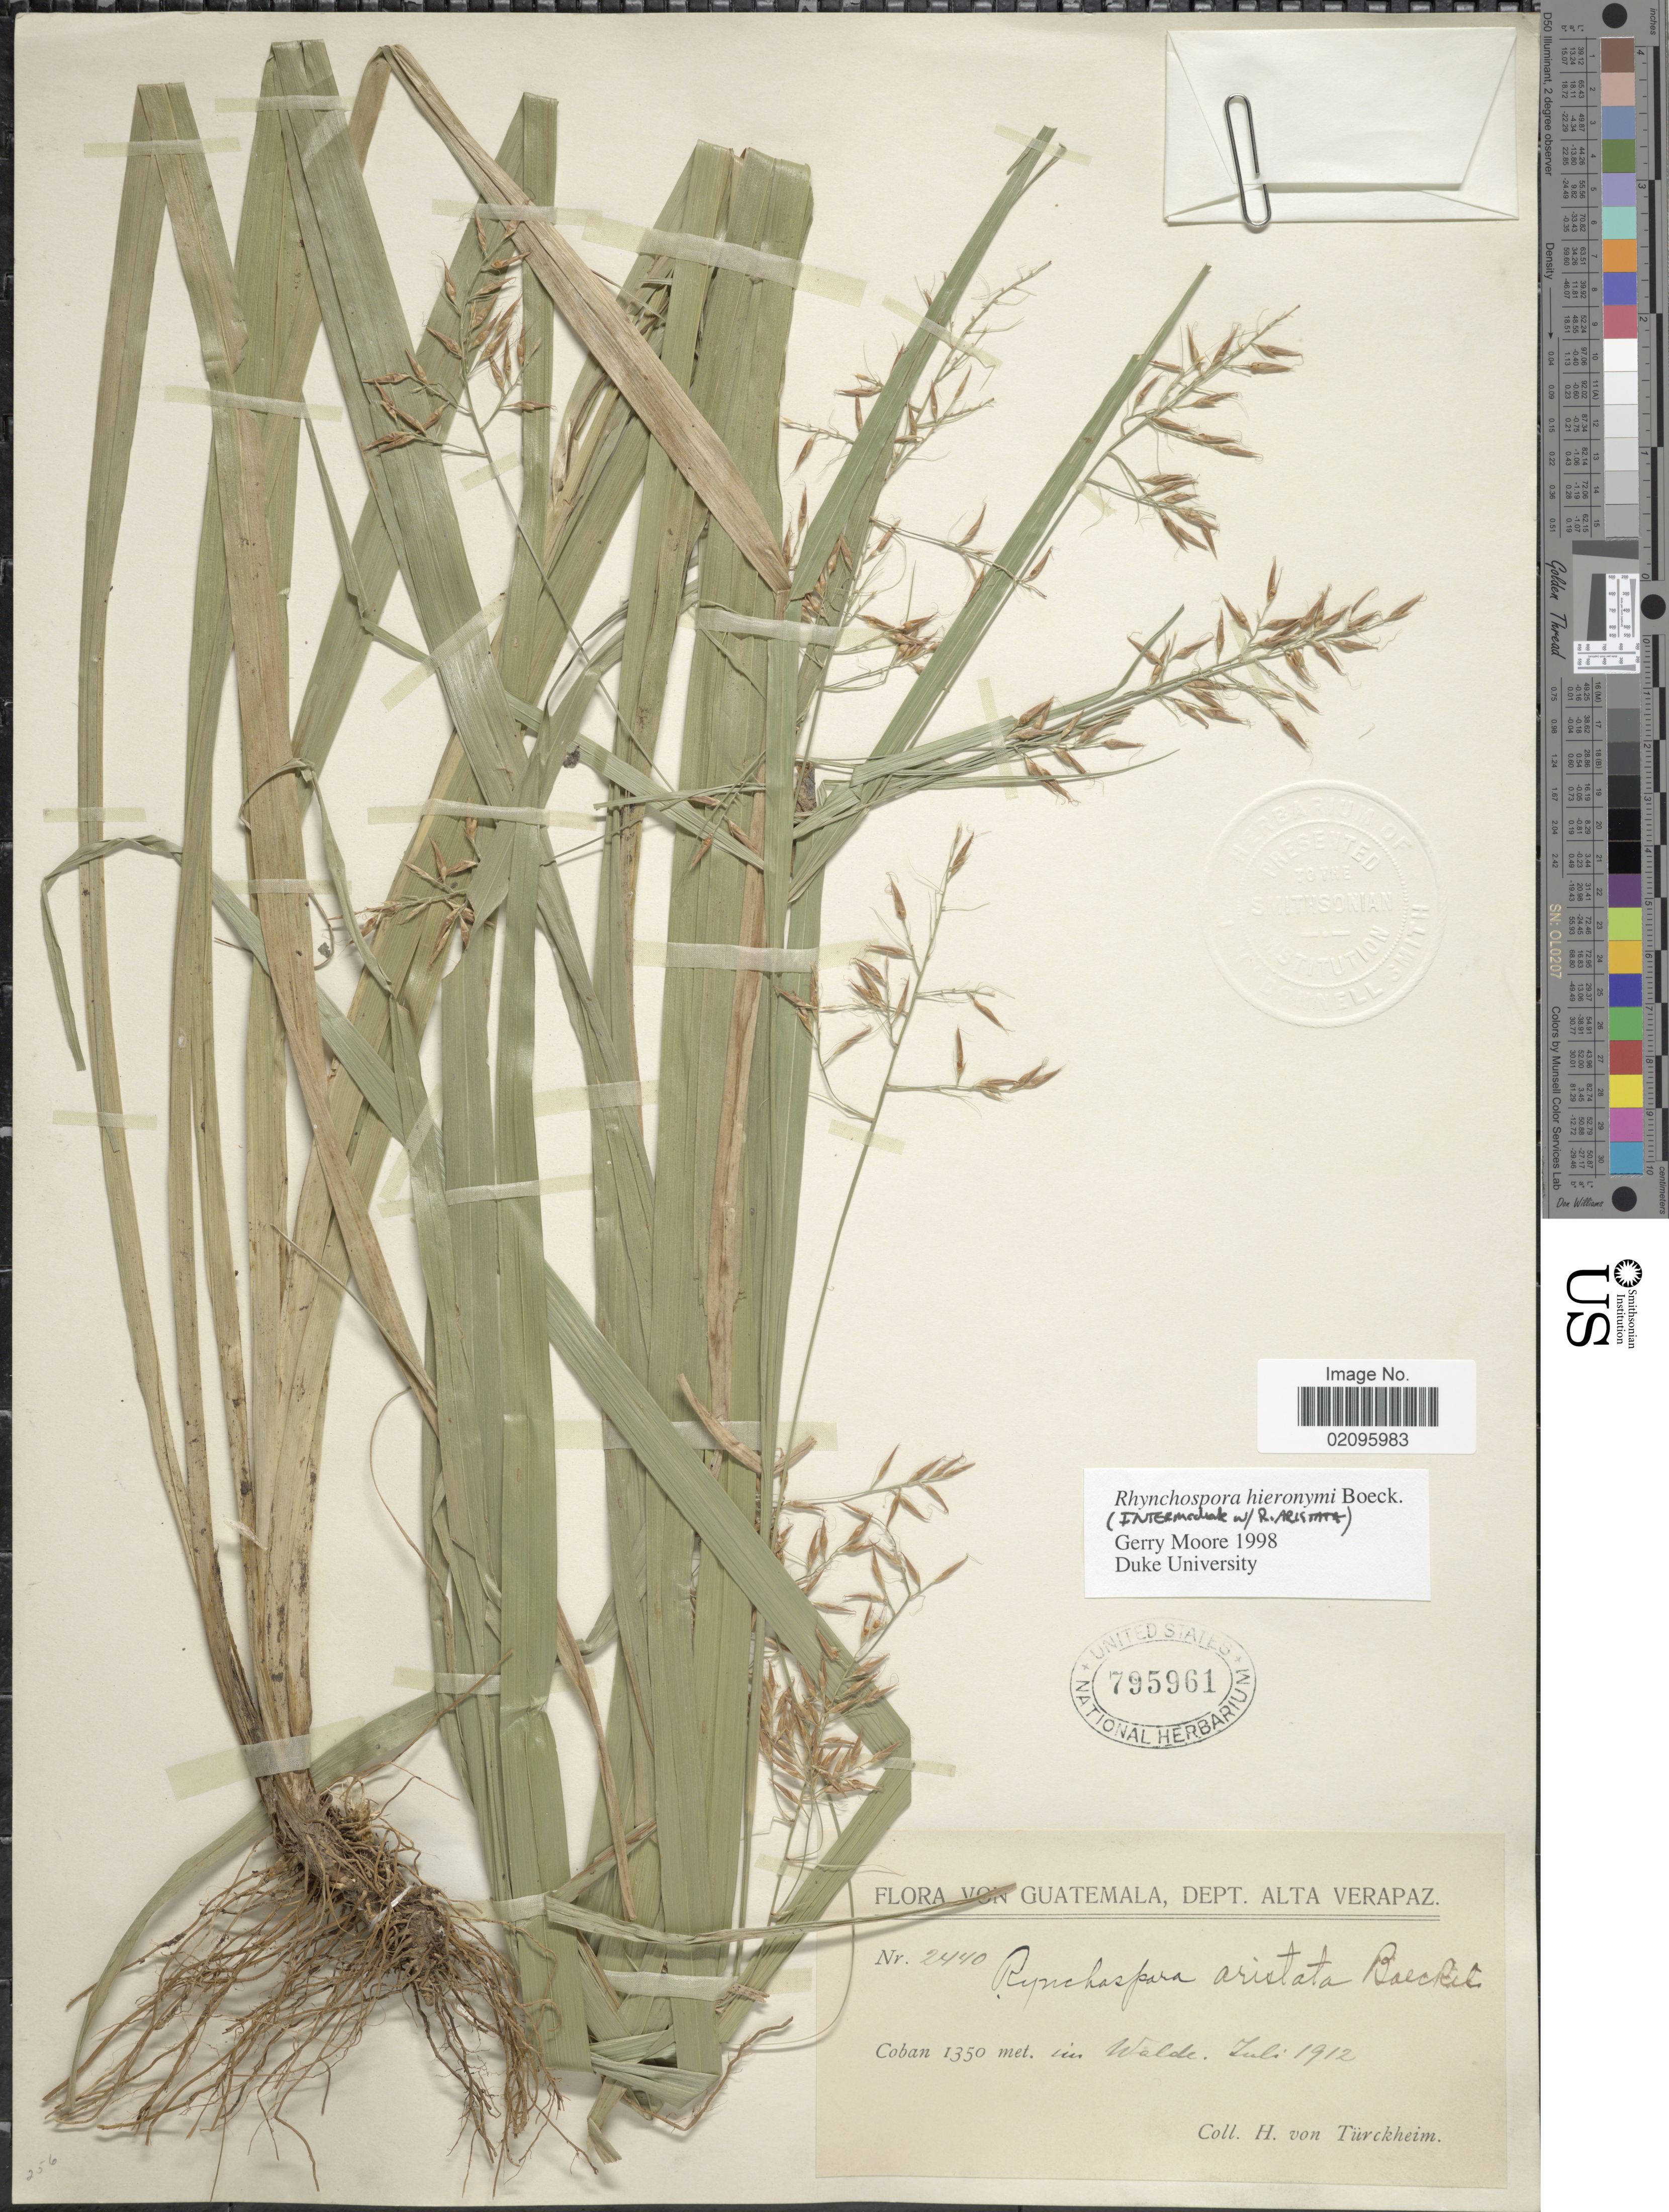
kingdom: Plantae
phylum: Tracheophyta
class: Liliopsida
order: Poales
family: Cyperaceae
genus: Rhynchospora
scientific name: Rhynchospora hieronymi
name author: Boeckeler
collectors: H. von Türckheim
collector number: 2440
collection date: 1912-07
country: Guatemala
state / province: Alta Verapaz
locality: Coban.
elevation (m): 1350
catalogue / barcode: US 795961